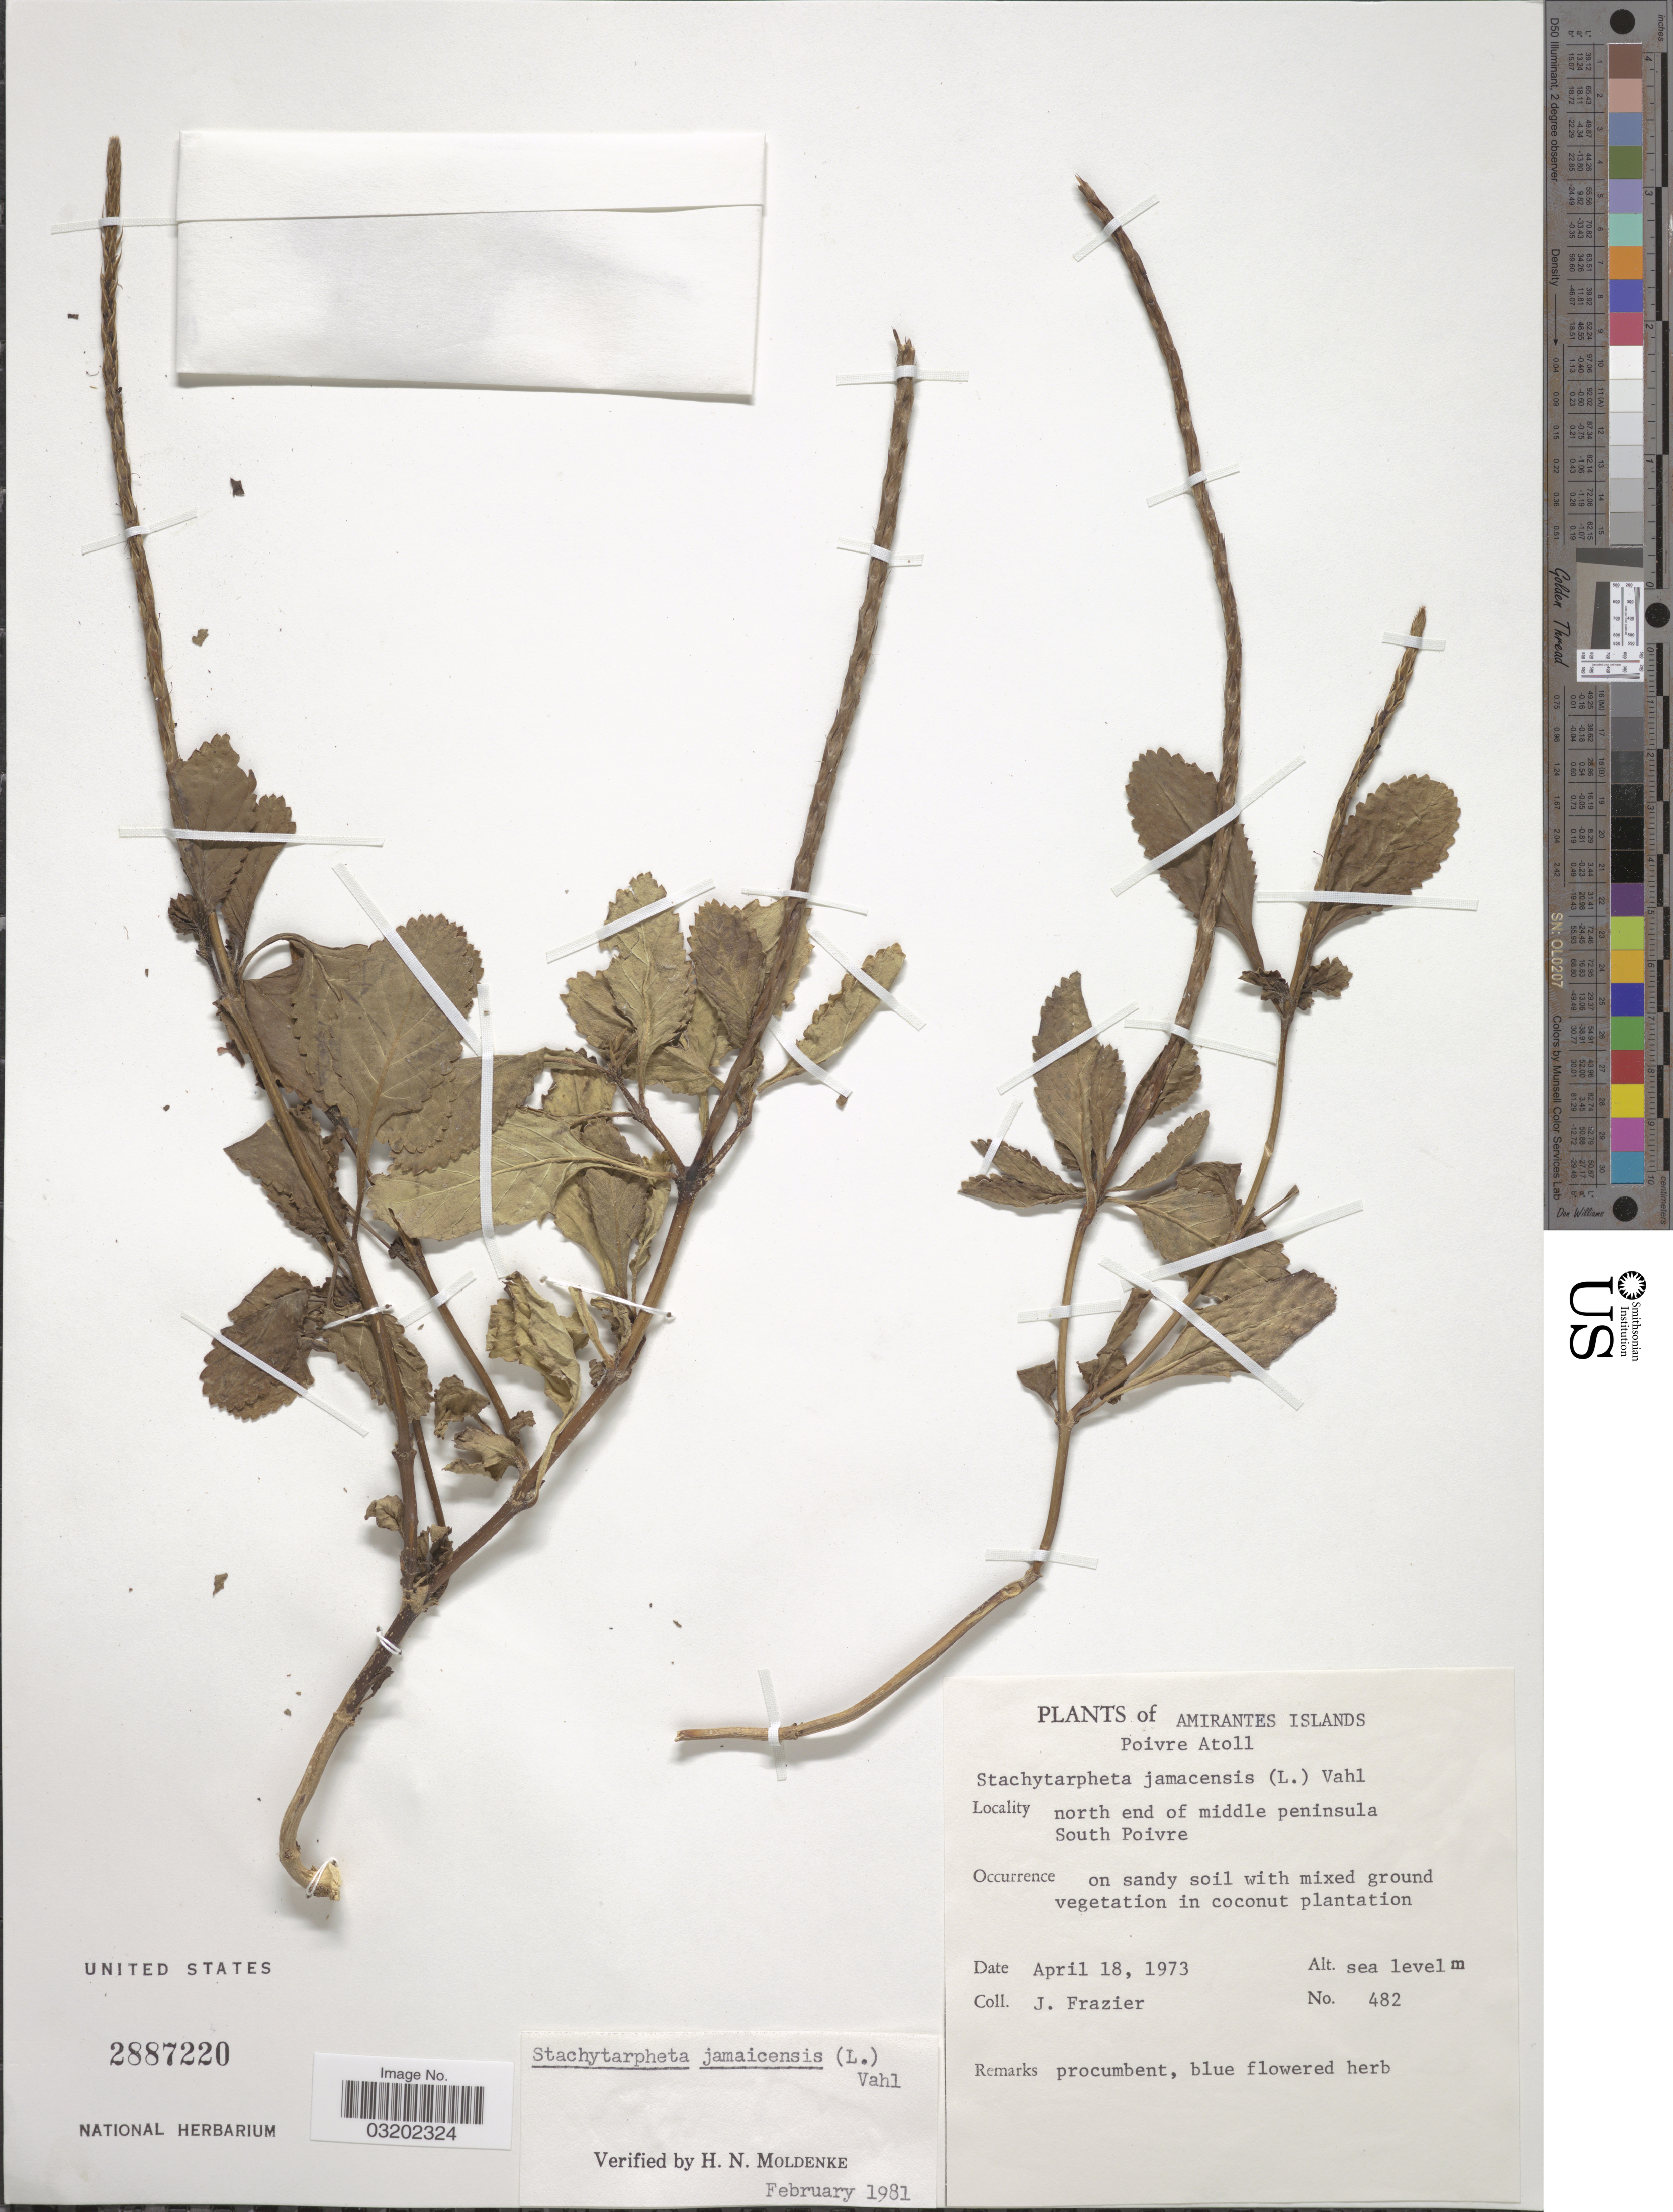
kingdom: Plantae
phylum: Tracheophyta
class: Magnoliopsida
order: Lamiales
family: Verbenaceae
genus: Stachytarpheta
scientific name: Stachytarpheta jamaicensis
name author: (L.) Vahl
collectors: J. Frazier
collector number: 482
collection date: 1973-04-18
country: Seychelles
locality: Amirantes Islands. Poivre Atoll. North end of middle peninsula, South Poivre.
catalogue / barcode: US 2887220